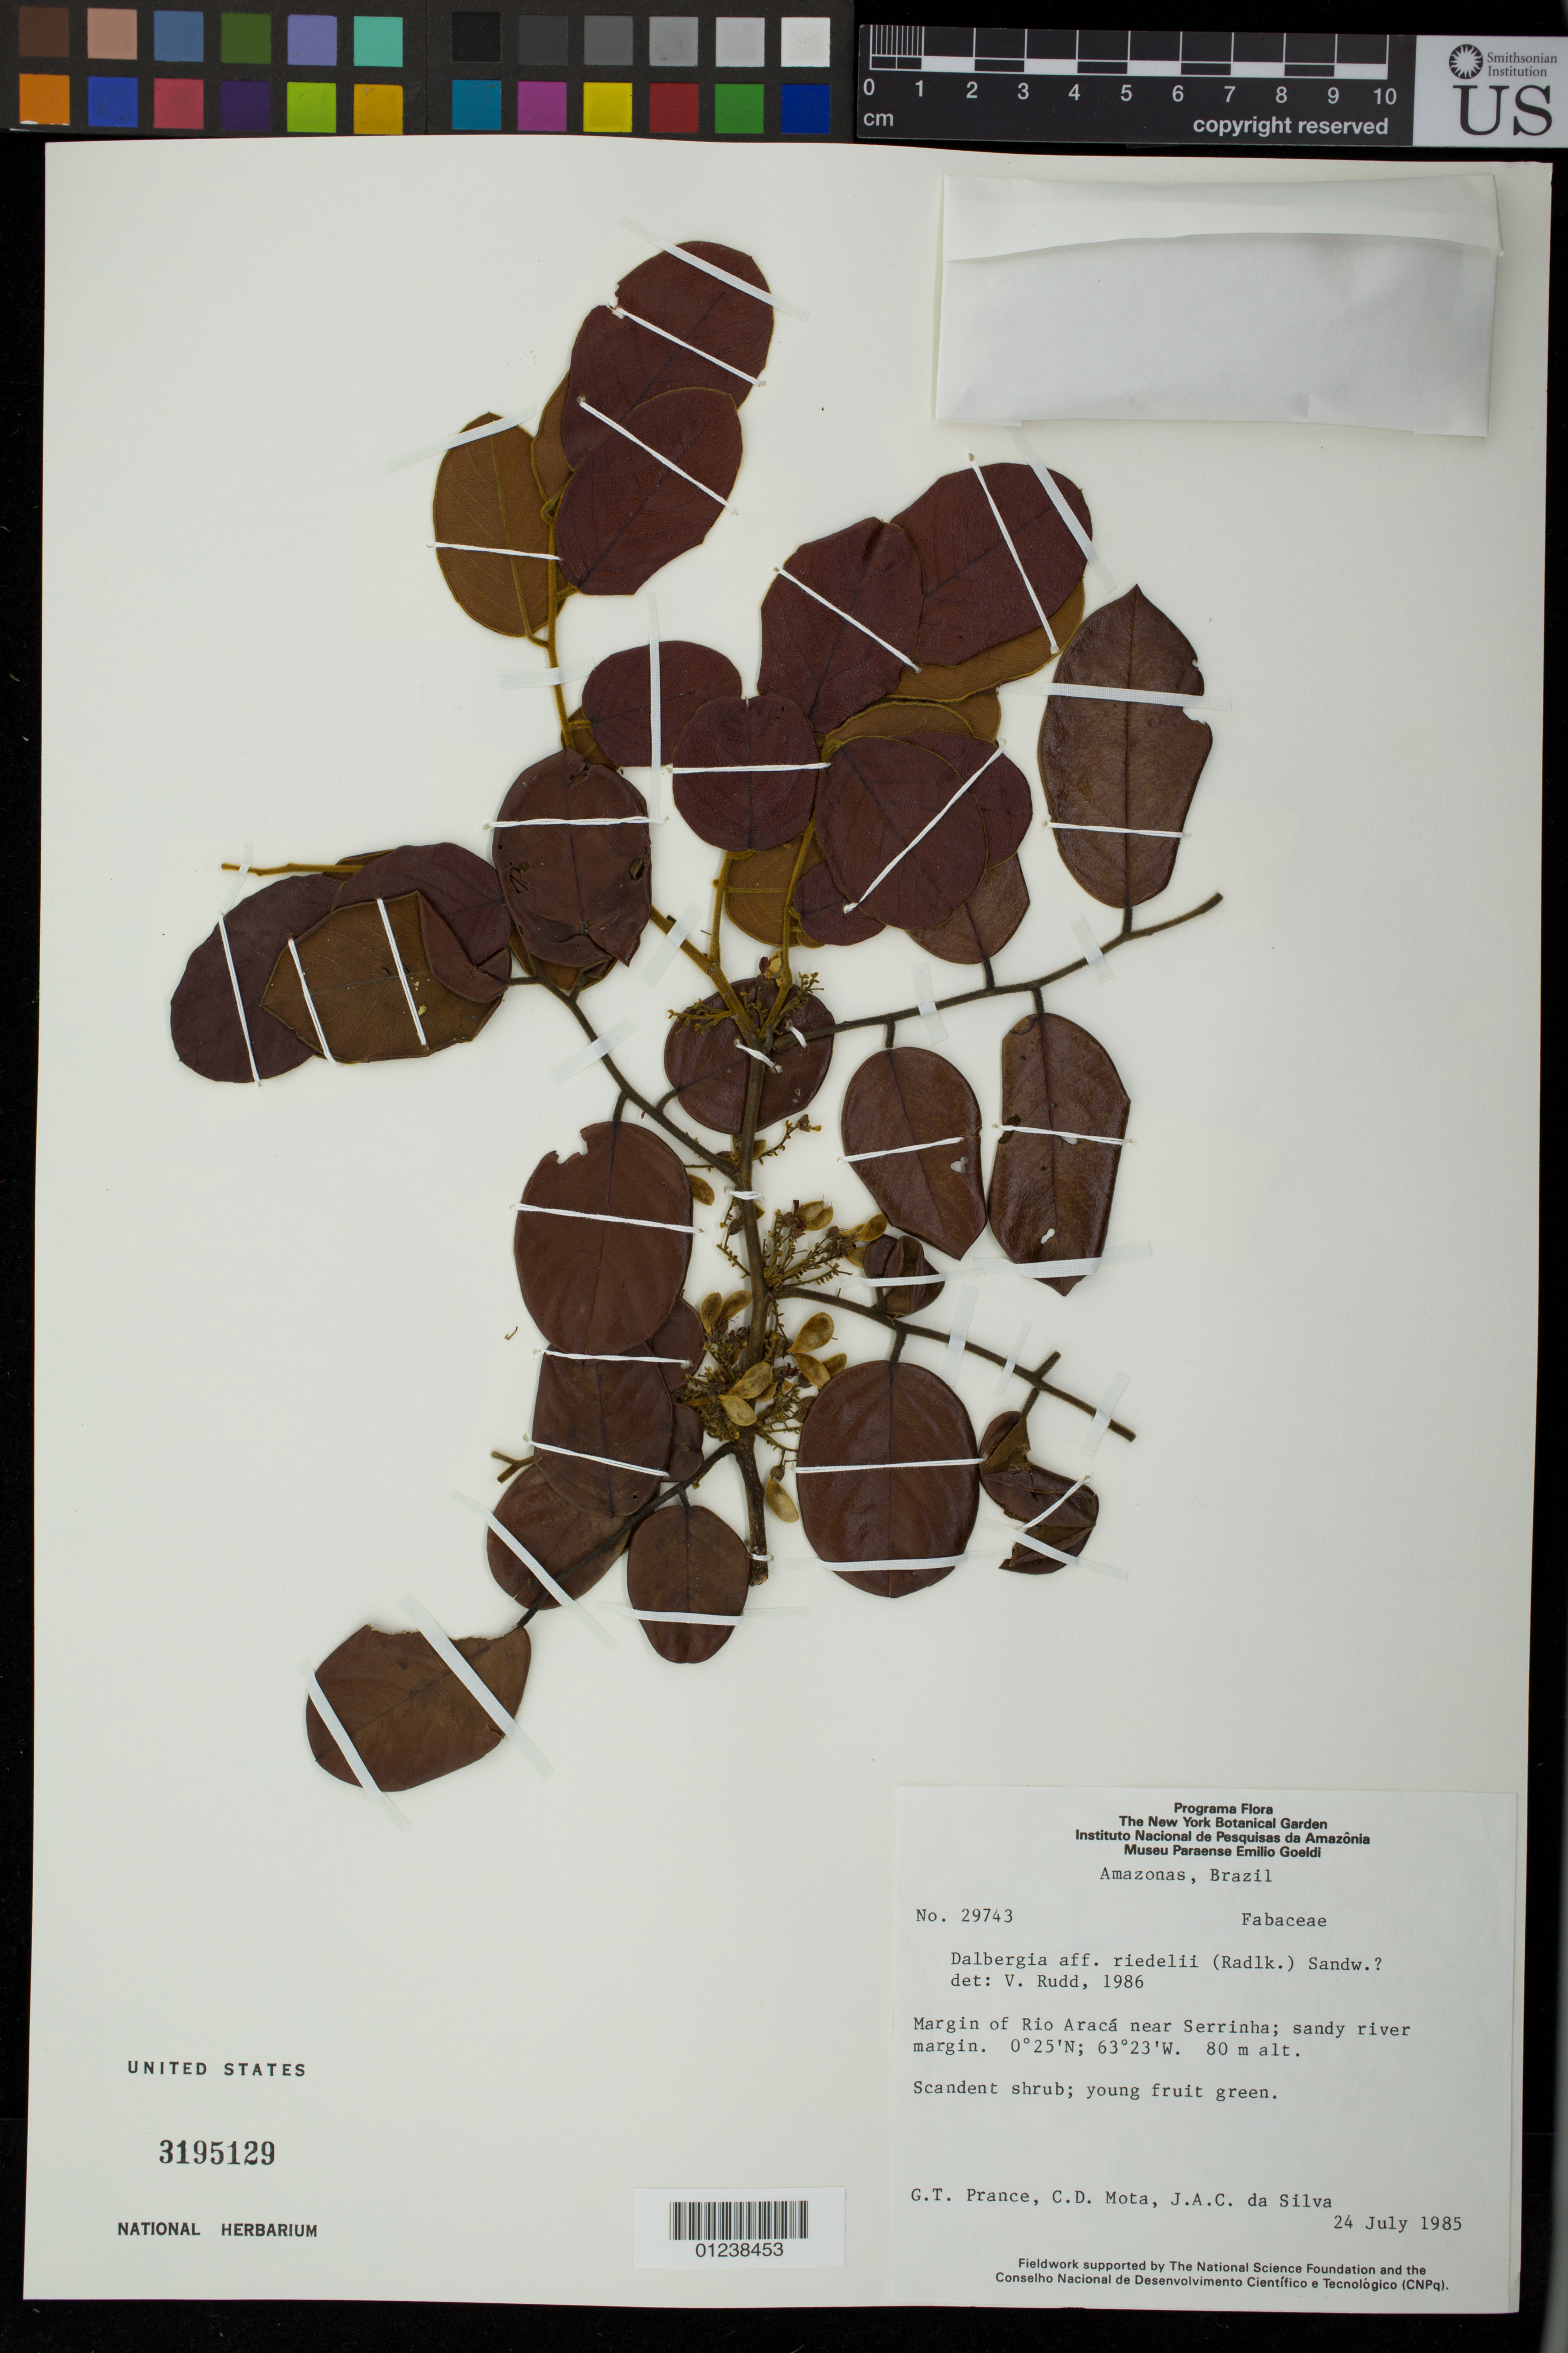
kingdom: Plantae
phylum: Tracheophyta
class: Magnoliopsida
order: Fabales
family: Fabaceae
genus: Dalbergia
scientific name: Dalbergia riedelii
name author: (Benth.) Sandwith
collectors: G. T. Prance, C. D. Mota & J. A. C. Silva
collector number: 29743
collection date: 1985-07-24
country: Brazil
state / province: Amazonas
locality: Margin of Rio Araca near Serrinha; sandy river margin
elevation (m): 80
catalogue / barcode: US 3195129